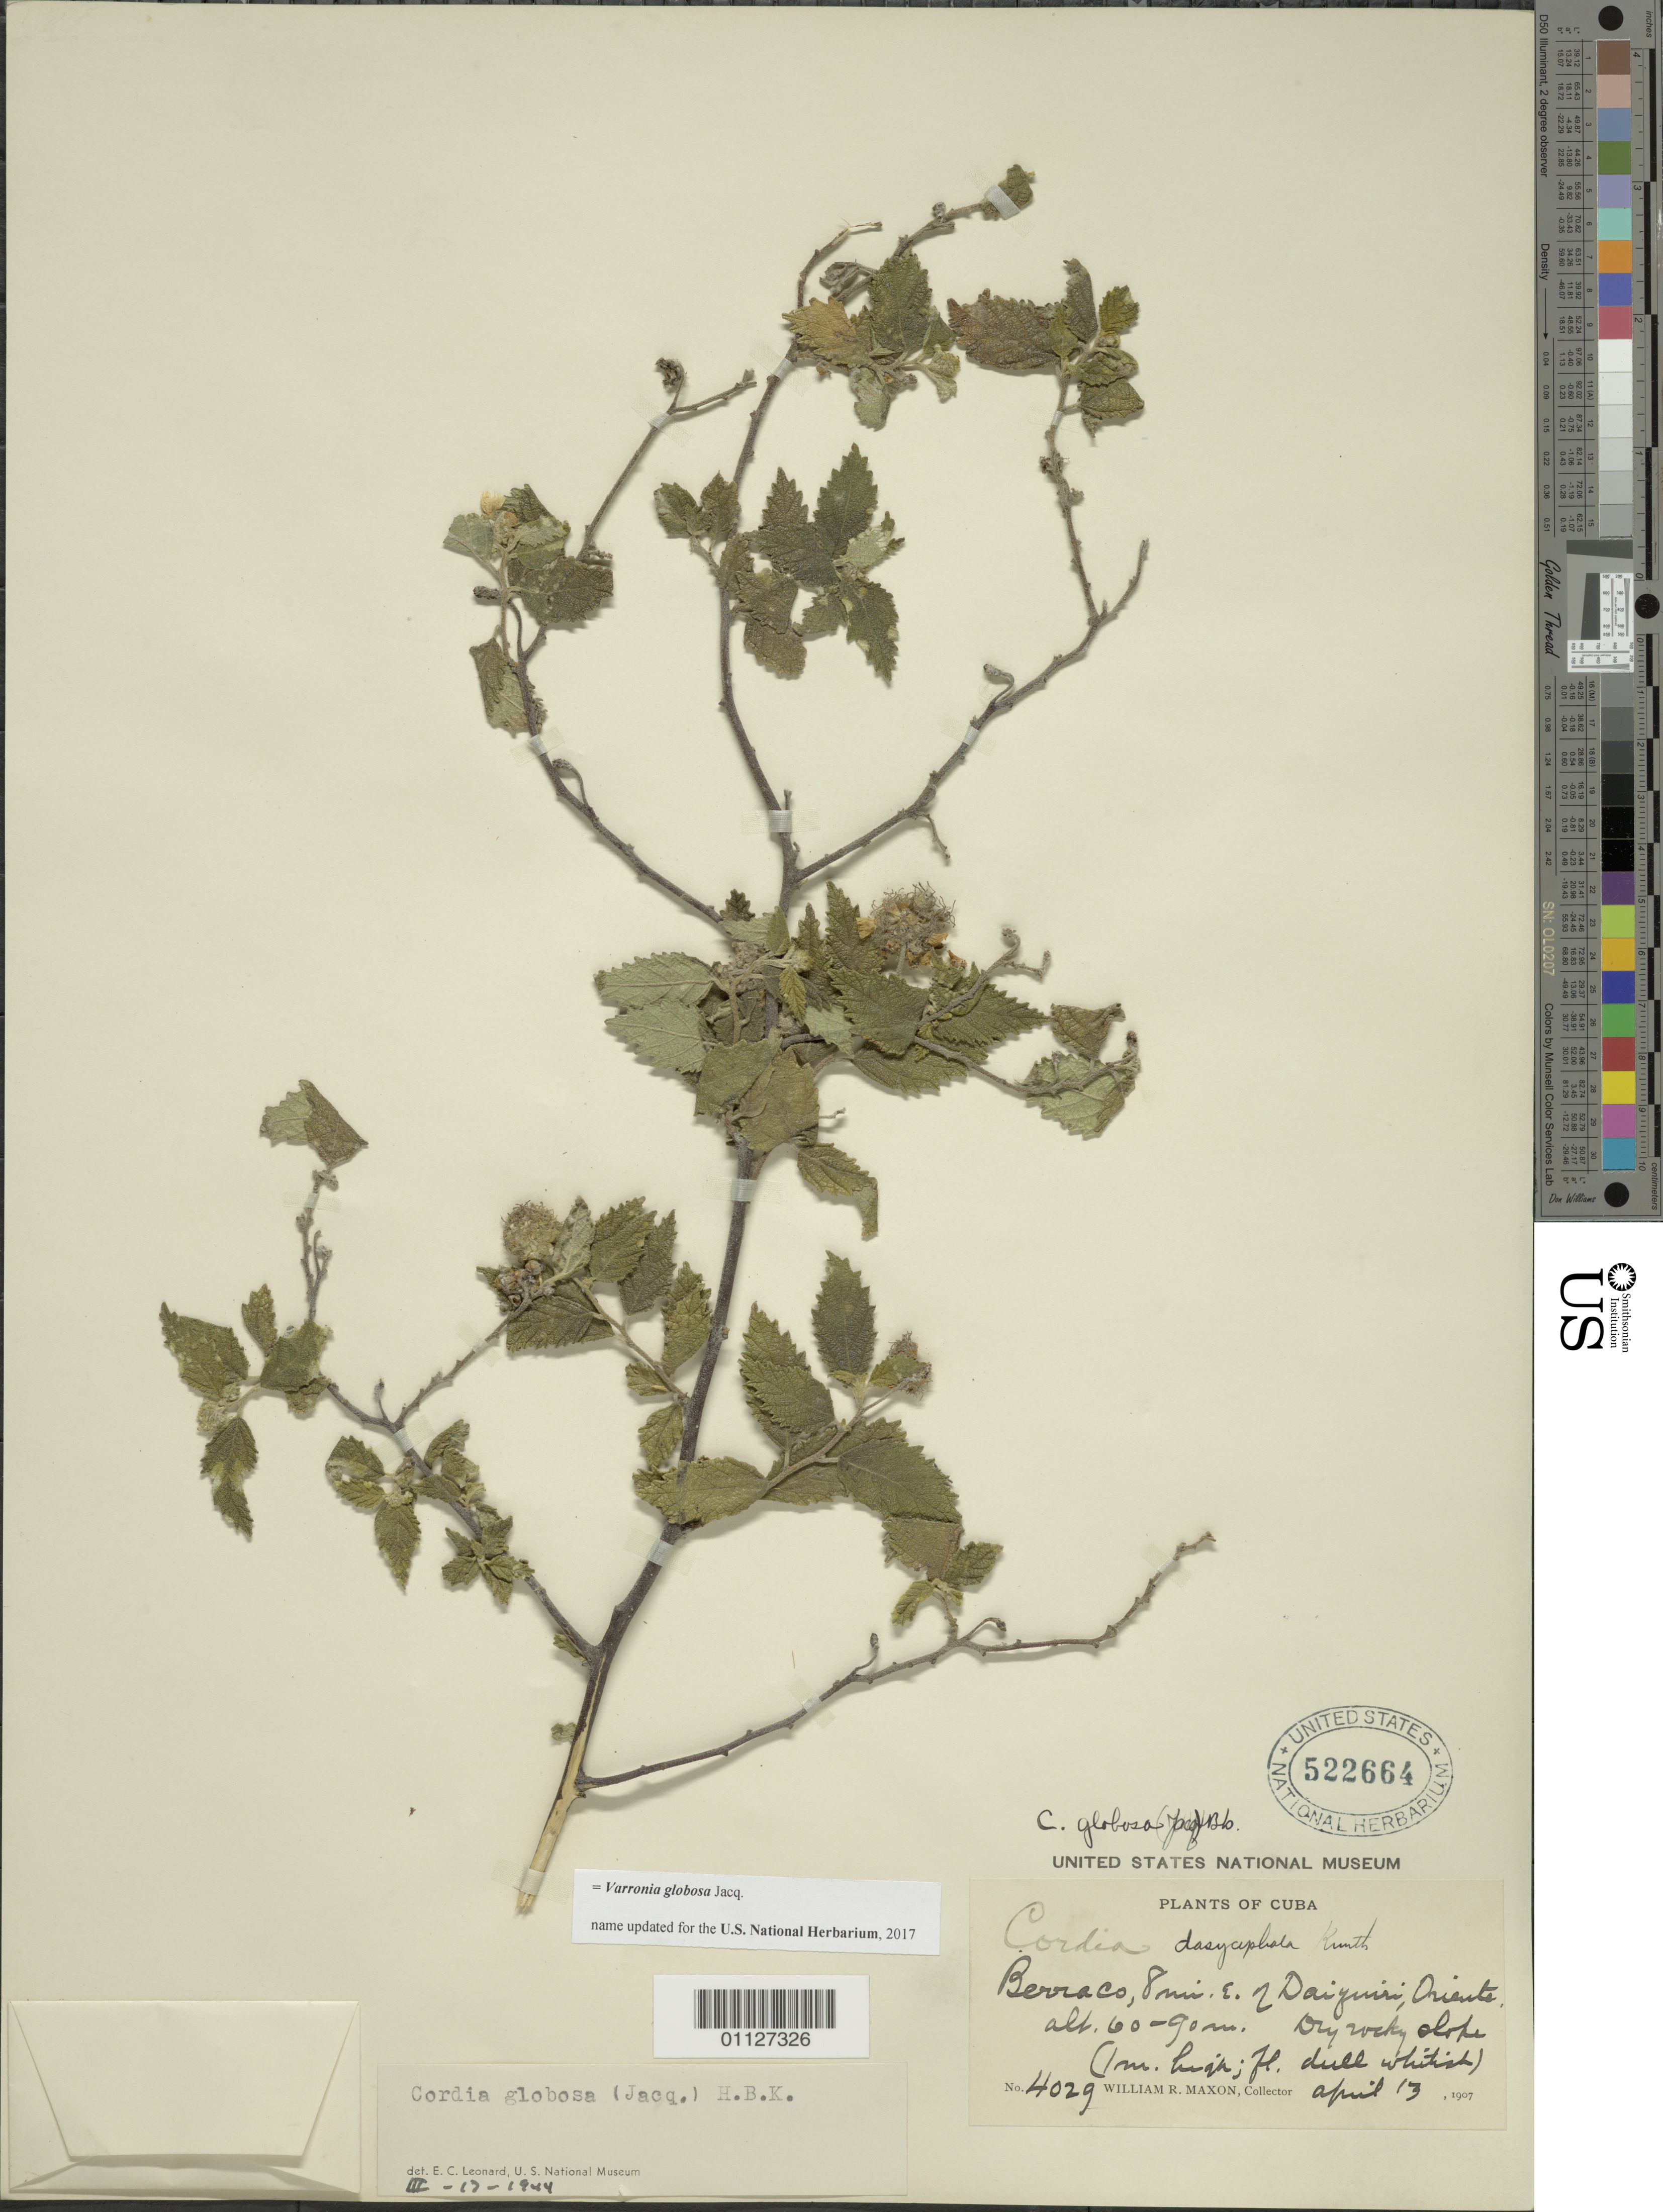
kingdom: Plantae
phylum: Tracheophyta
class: Magnoliopsida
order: Boraginales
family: Cordiaceae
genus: Varronia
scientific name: Varronia globosa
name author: Jacq.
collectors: W. R. Maxon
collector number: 4029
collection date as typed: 13 Apr 1907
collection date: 1907-04-13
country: Cuba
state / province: Santiago de Cuba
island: Cuba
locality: Berraco, 8 mi E of Daiquiri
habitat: dry rocky slope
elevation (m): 60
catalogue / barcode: US 522664